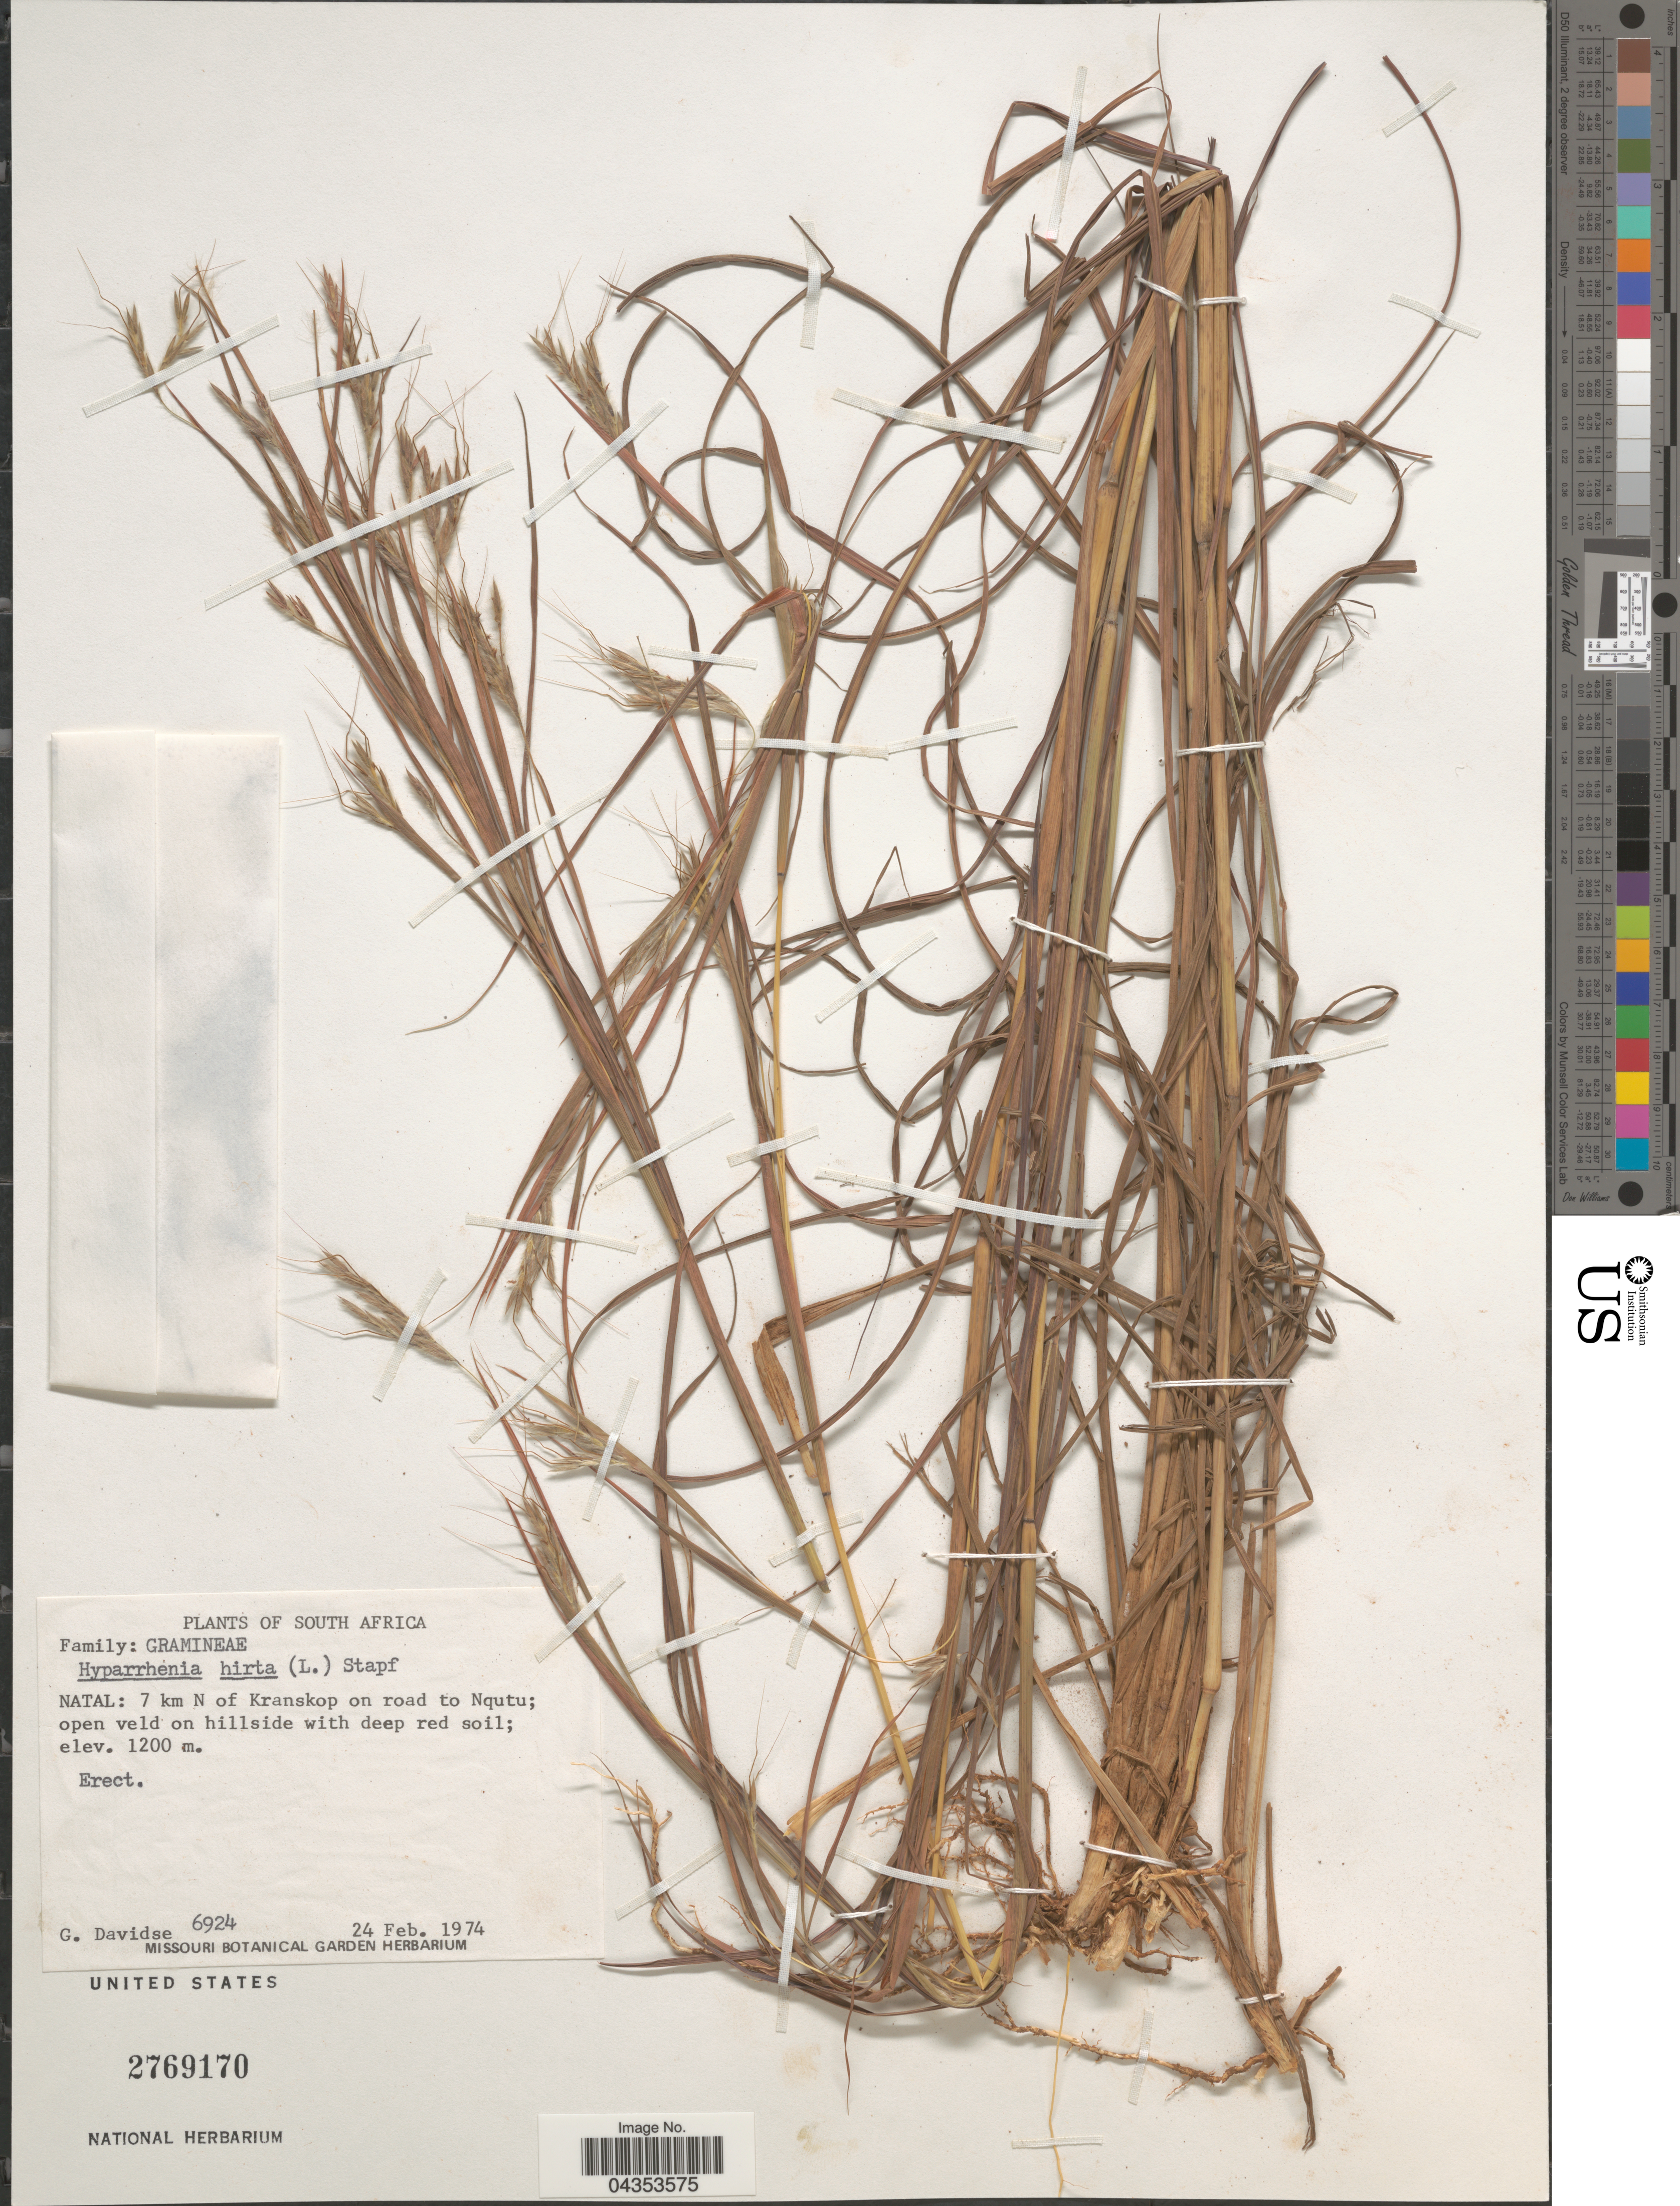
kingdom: Plantae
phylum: Tracheophyta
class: Liliopsida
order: Poales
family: Poaceae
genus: Hyparrhenia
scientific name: Hyparrhenia hirta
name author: (L.) Stapf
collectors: G. Davidse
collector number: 6924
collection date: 1974-02-24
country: South Africa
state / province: KwaZulu-Natal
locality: Natal: 7 km N of Kranskop on road to Nqutu.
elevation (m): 1200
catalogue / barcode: US 2769170